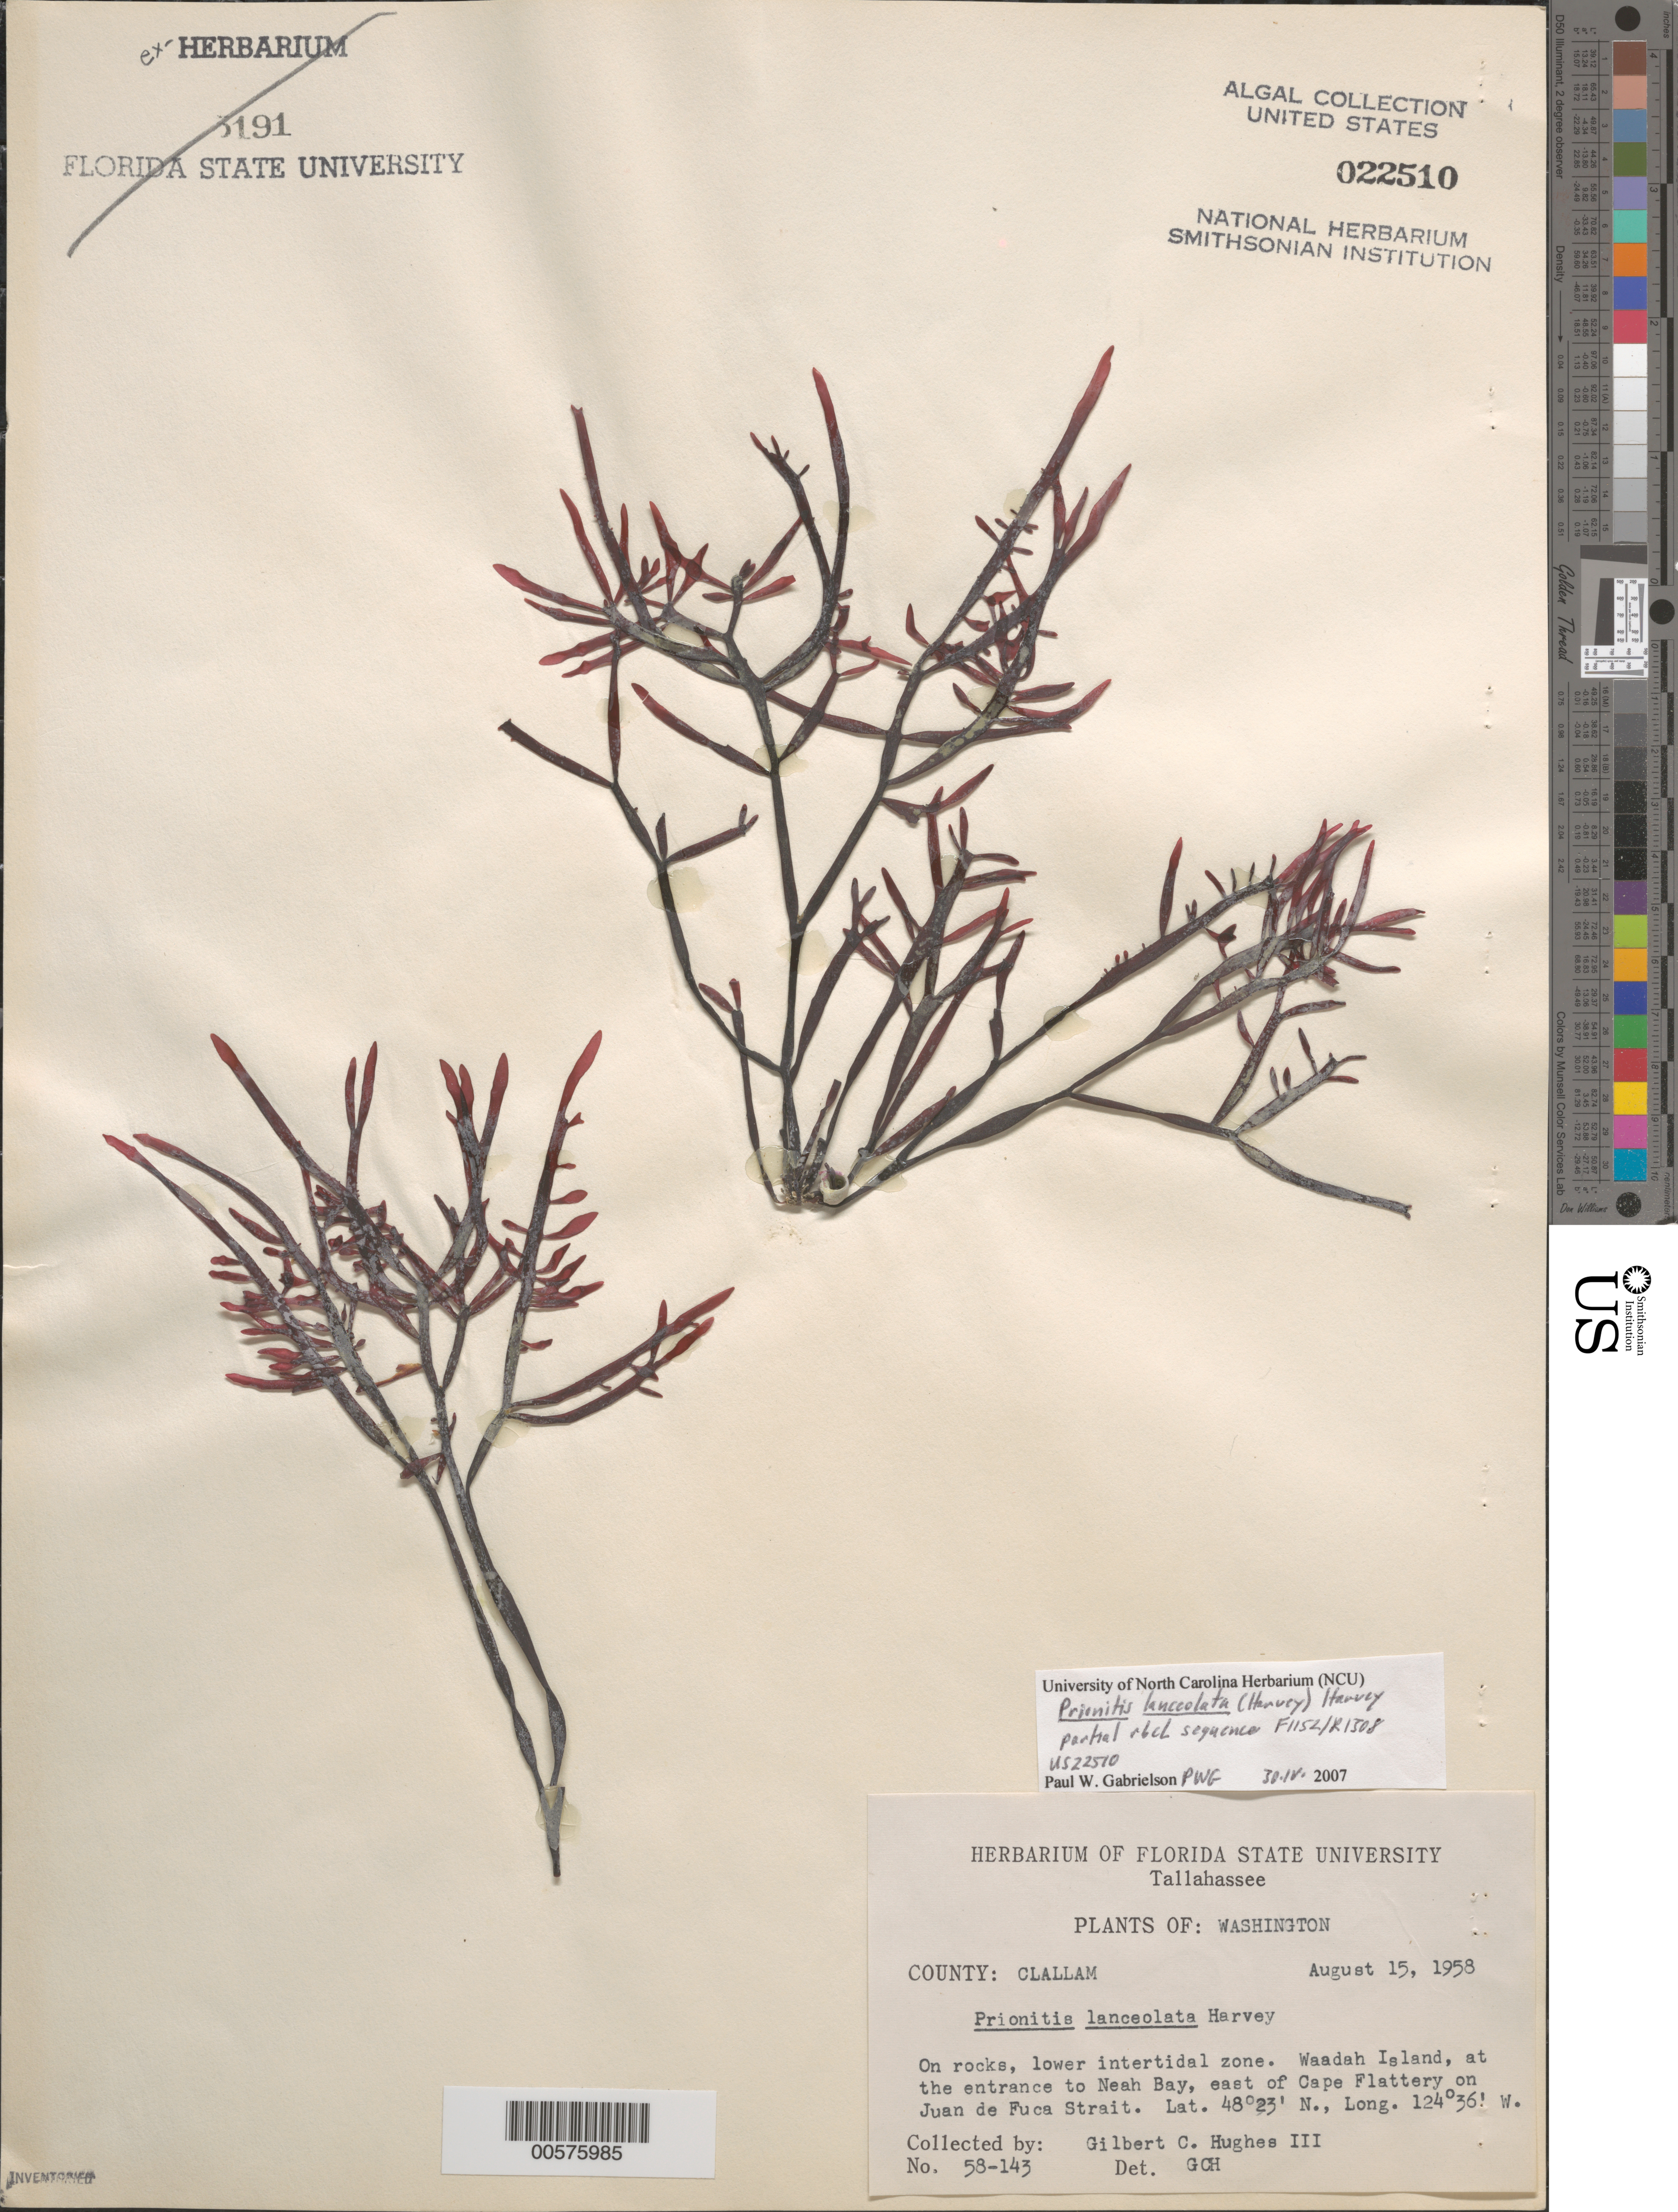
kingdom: Plantae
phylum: Rhodophyta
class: Florideophyceae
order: Cryptonemiales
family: Cryptonemiaceae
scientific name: Prionitis lanceolata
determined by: Gabrielson, P. W.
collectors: G. Hughes III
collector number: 58-143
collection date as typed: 15 Aug 1958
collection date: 1958-08-15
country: United States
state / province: Washington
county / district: Clallam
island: Waadah Island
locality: Neah Bay entrance, east of Cape Flattery, Strait of Juan de Fuca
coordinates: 48 23' N, 124 36' W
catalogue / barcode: US 22510